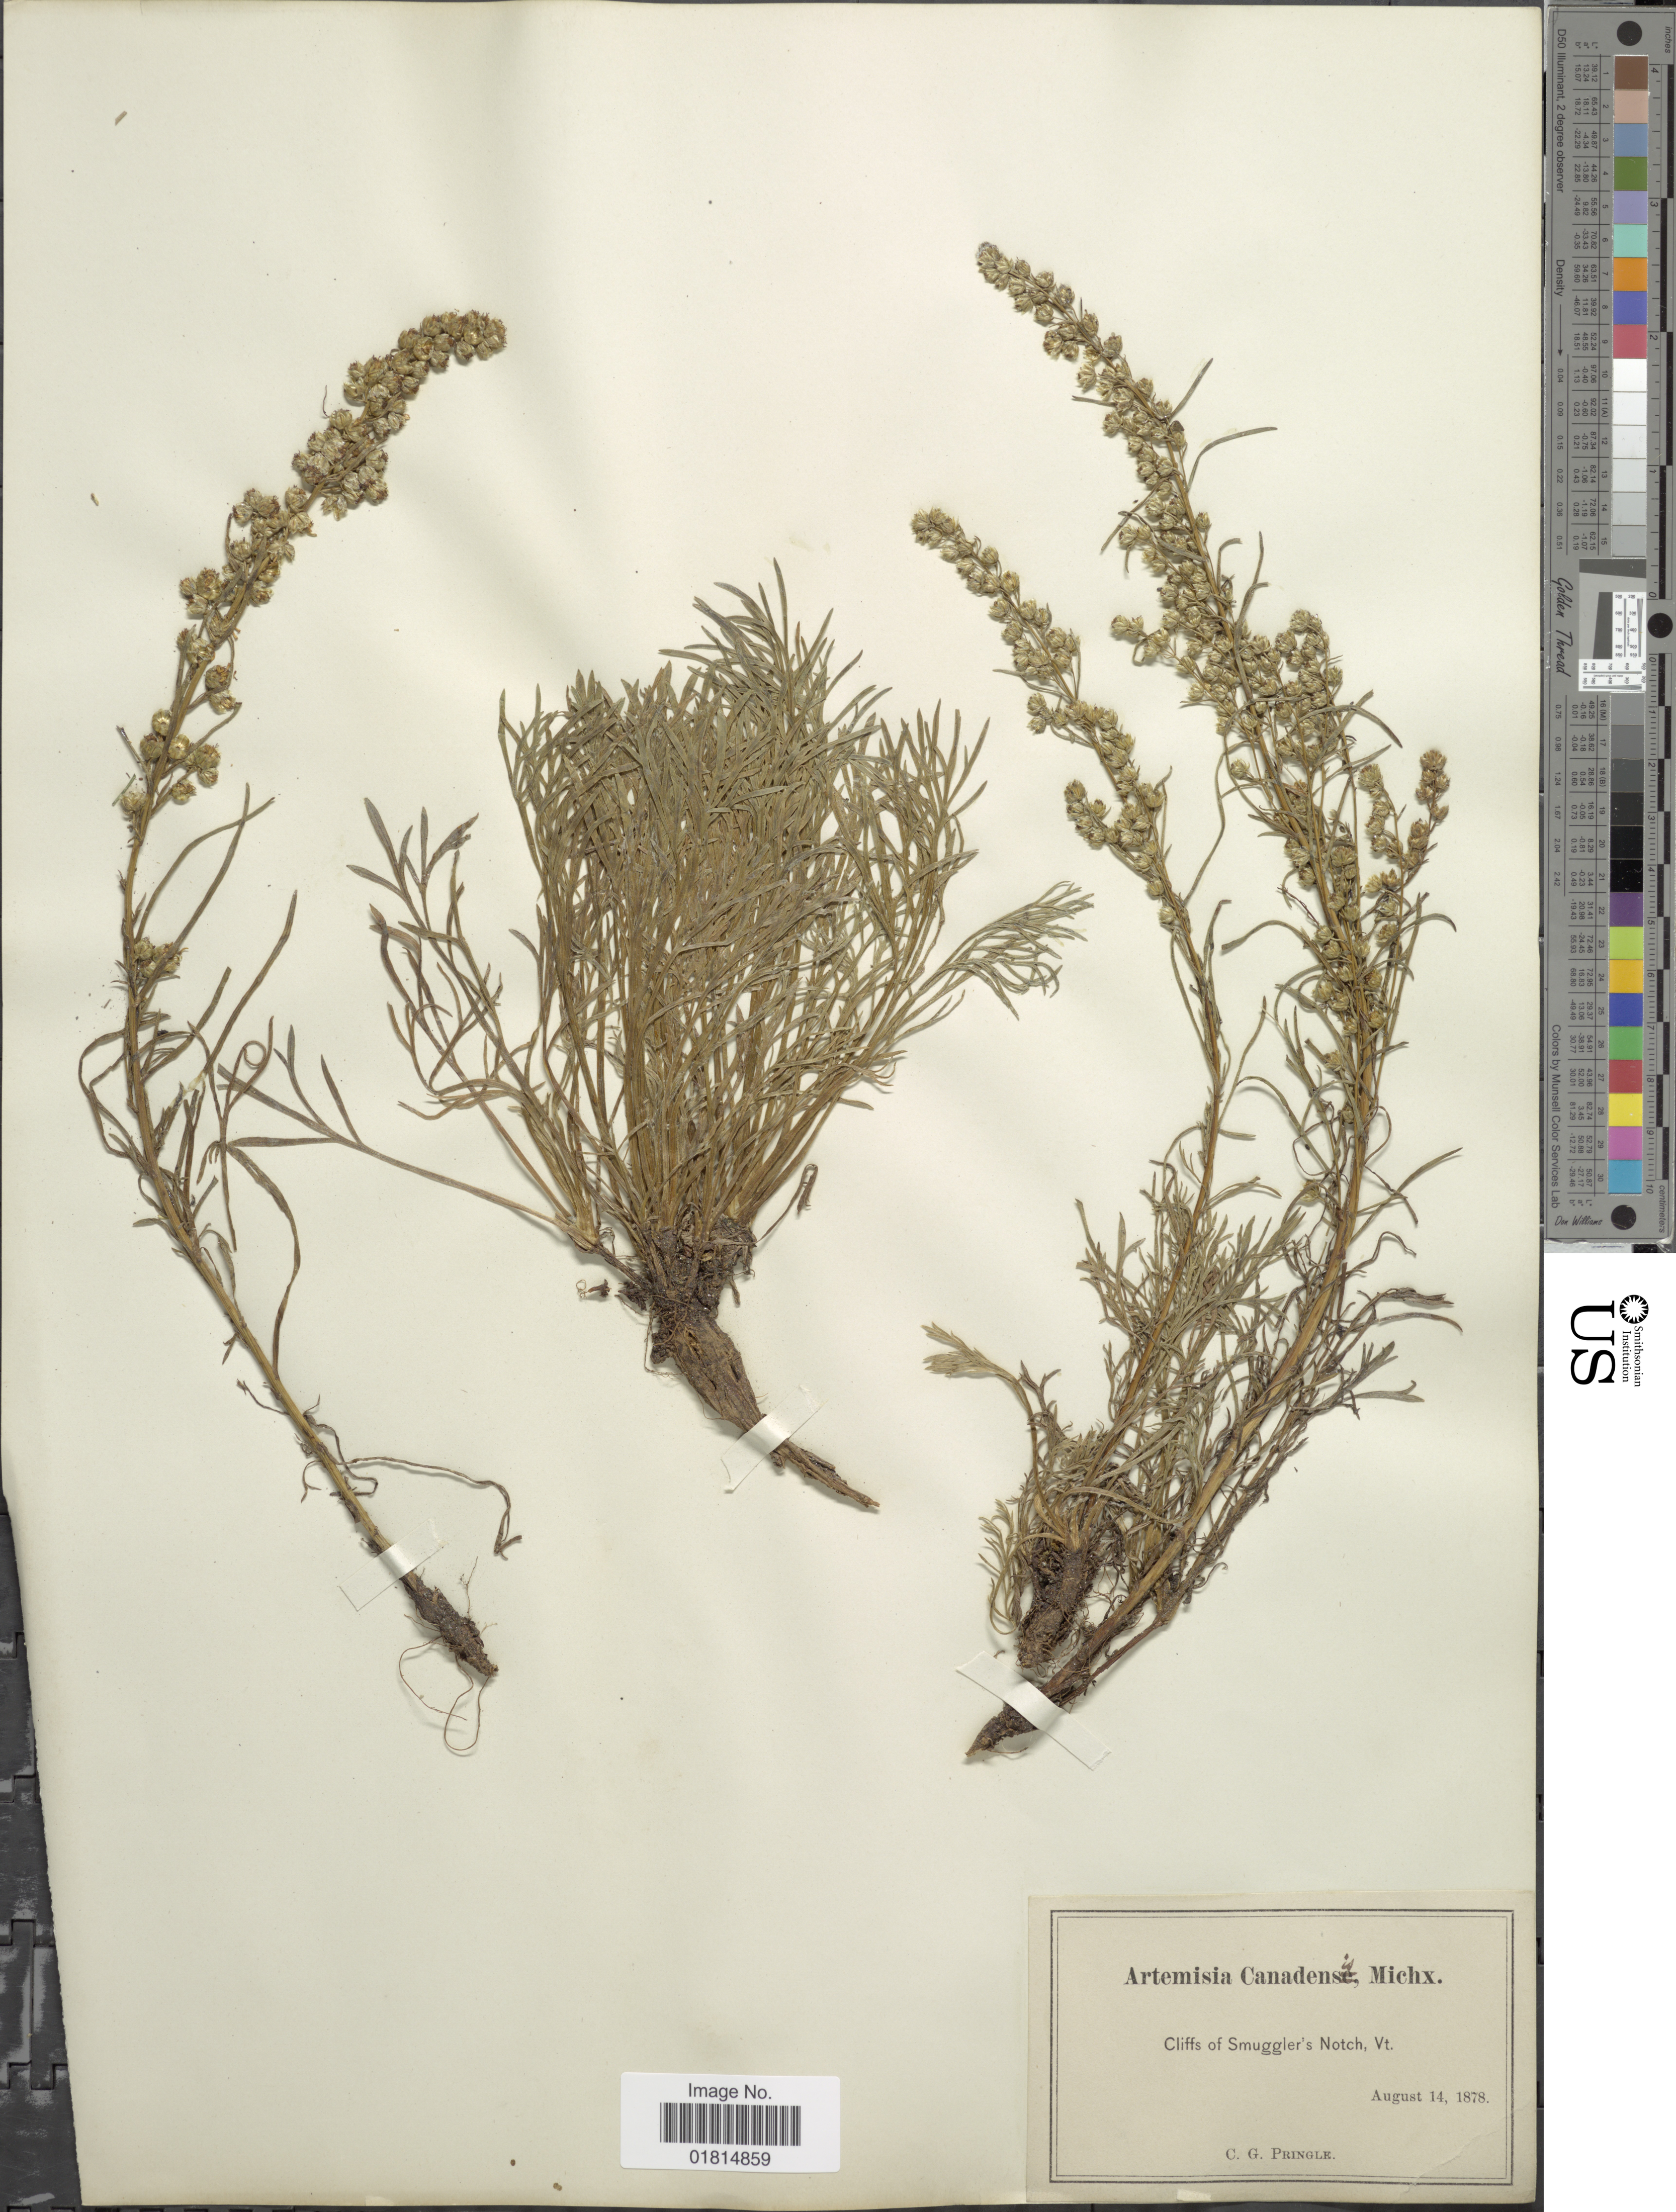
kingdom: Plantae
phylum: Tracheophyta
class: Magnoliopsida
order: Asterales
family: Asteraceae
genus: Artemisia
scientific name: Artemisia canadensis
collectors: C. G. Pringle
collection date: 1878-08-14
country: United States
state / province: Vermont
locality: Cliffs of Smuggler's Notch, Vt.